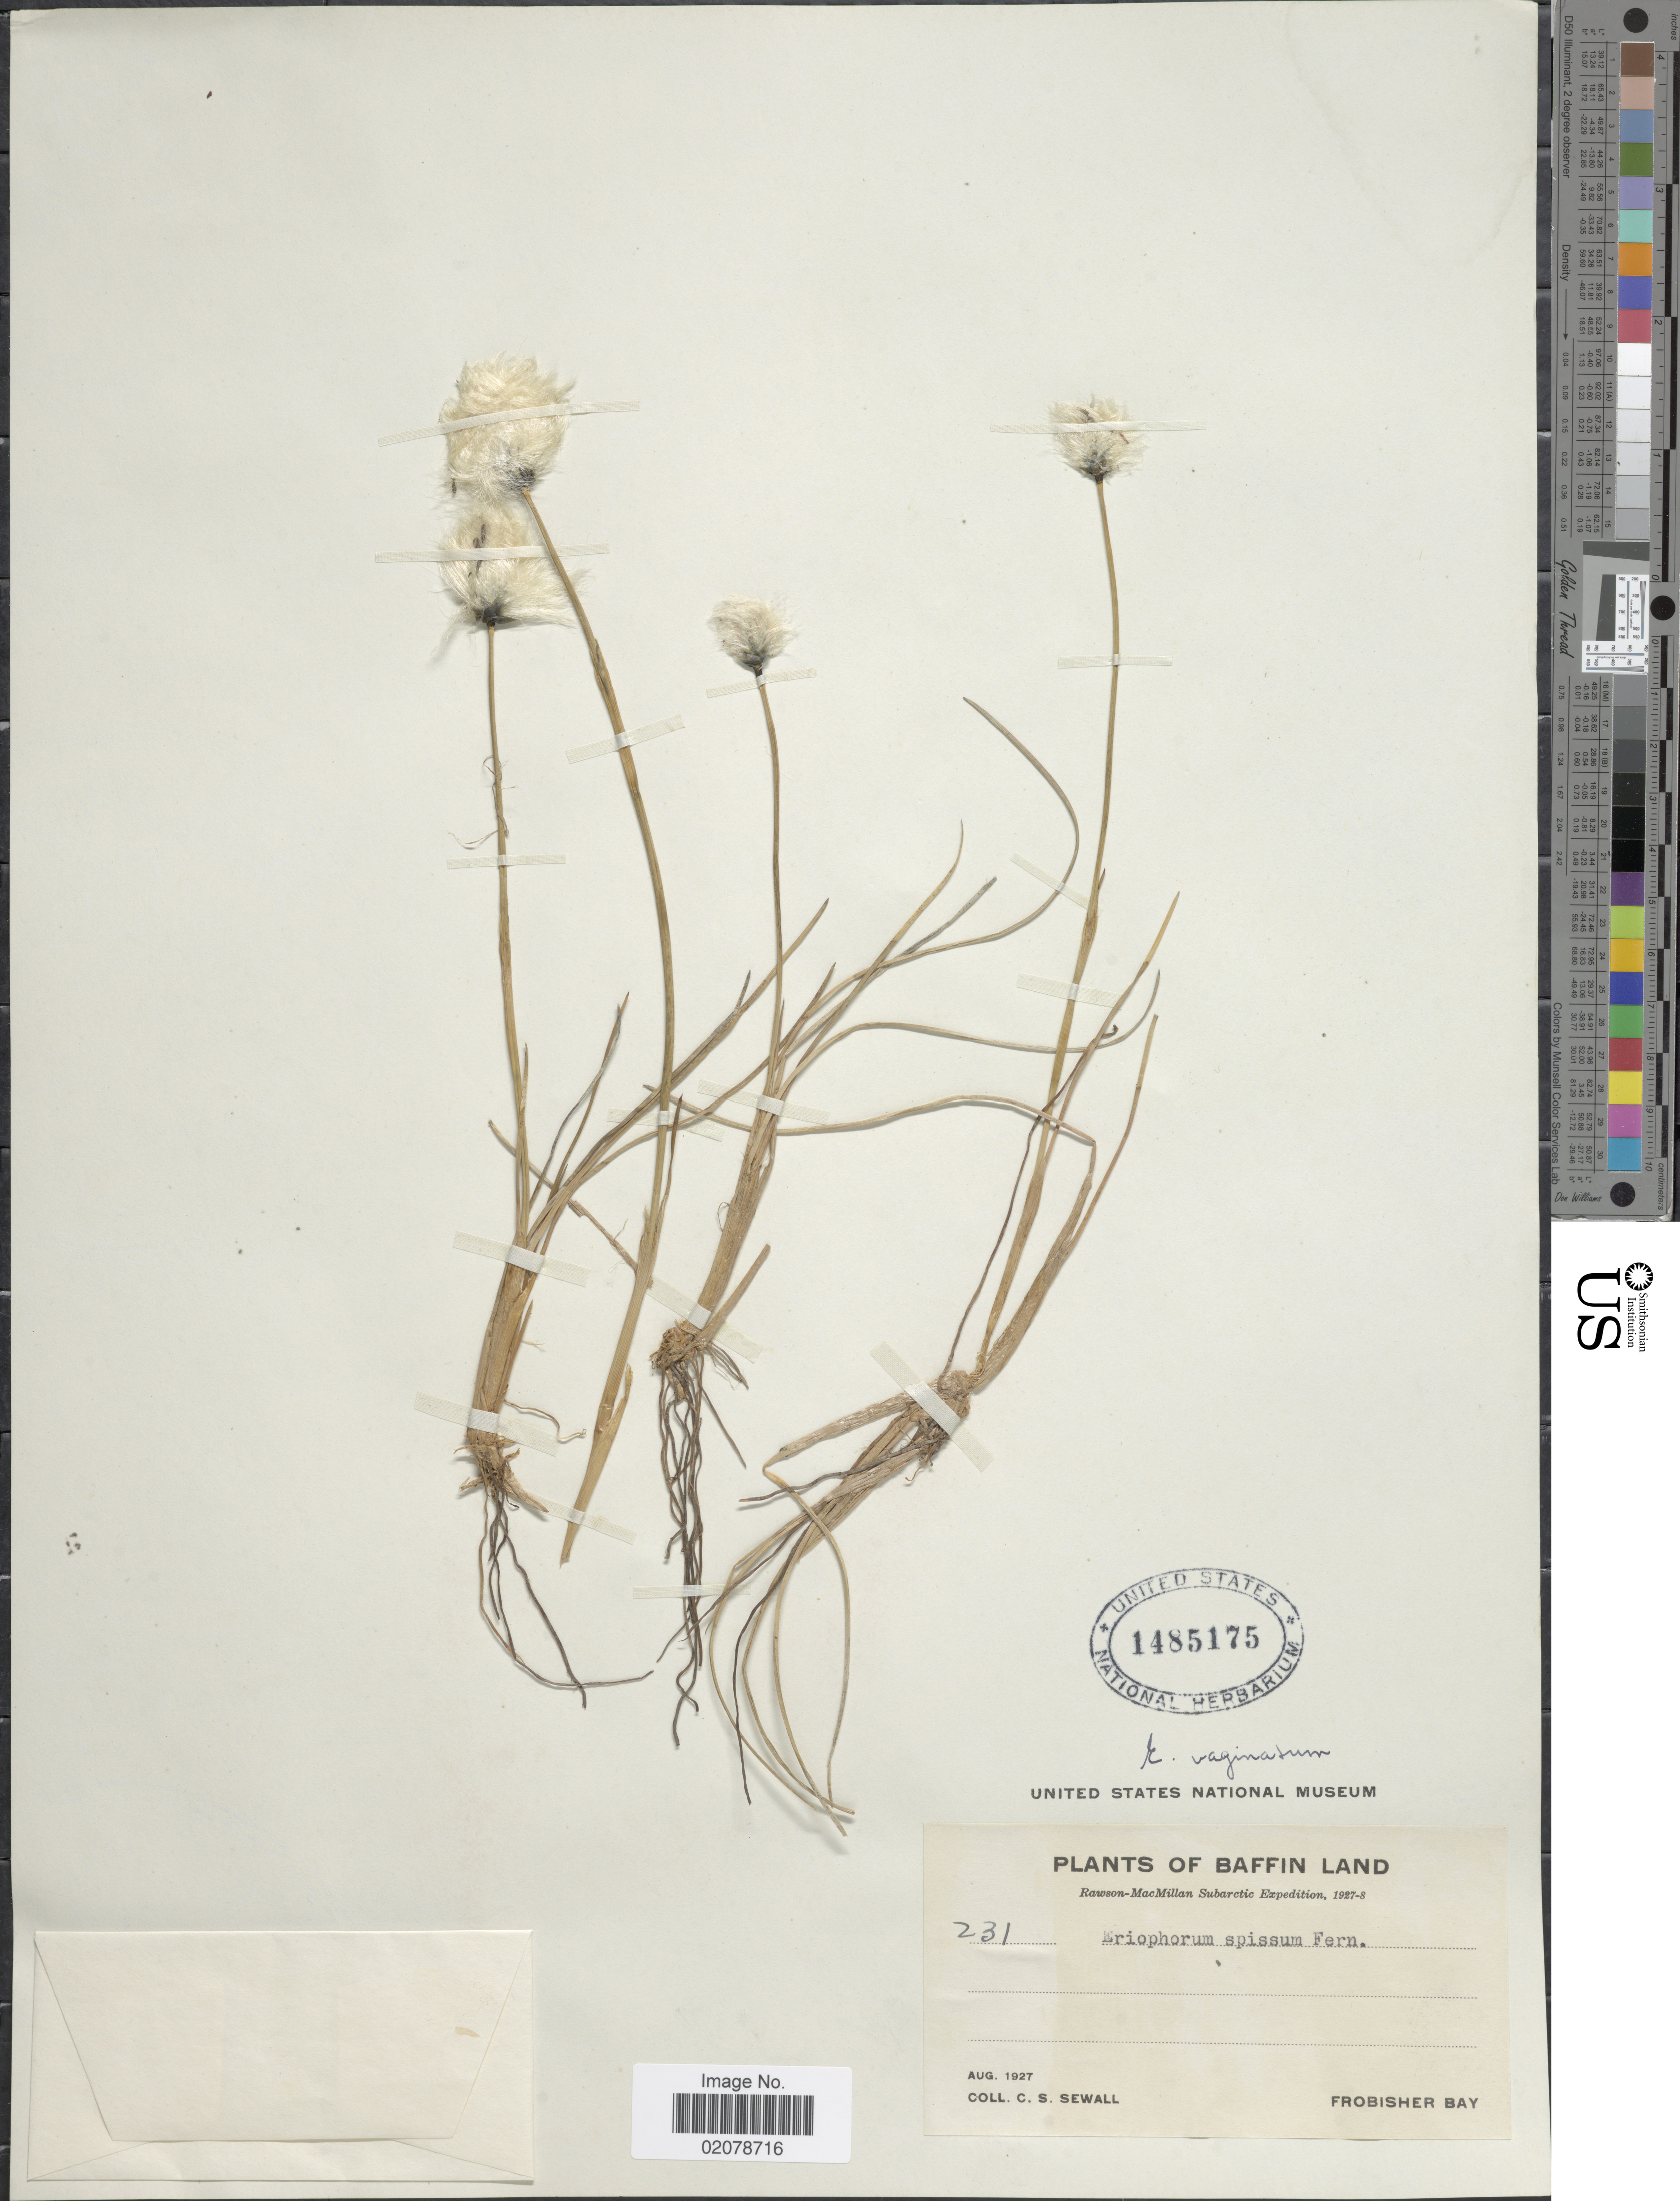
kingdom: Plantae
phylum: Tracheophyta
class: Liliopsida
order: Poales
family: Cyperaceae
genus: Eriophorum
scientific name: Eriophorum vaginatum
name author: L.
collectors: C. Sewall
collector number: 231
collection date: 1927-08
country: Canada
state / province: Nunavut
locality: Baffin Land. Frobisher Bay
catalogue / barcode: US 1485175